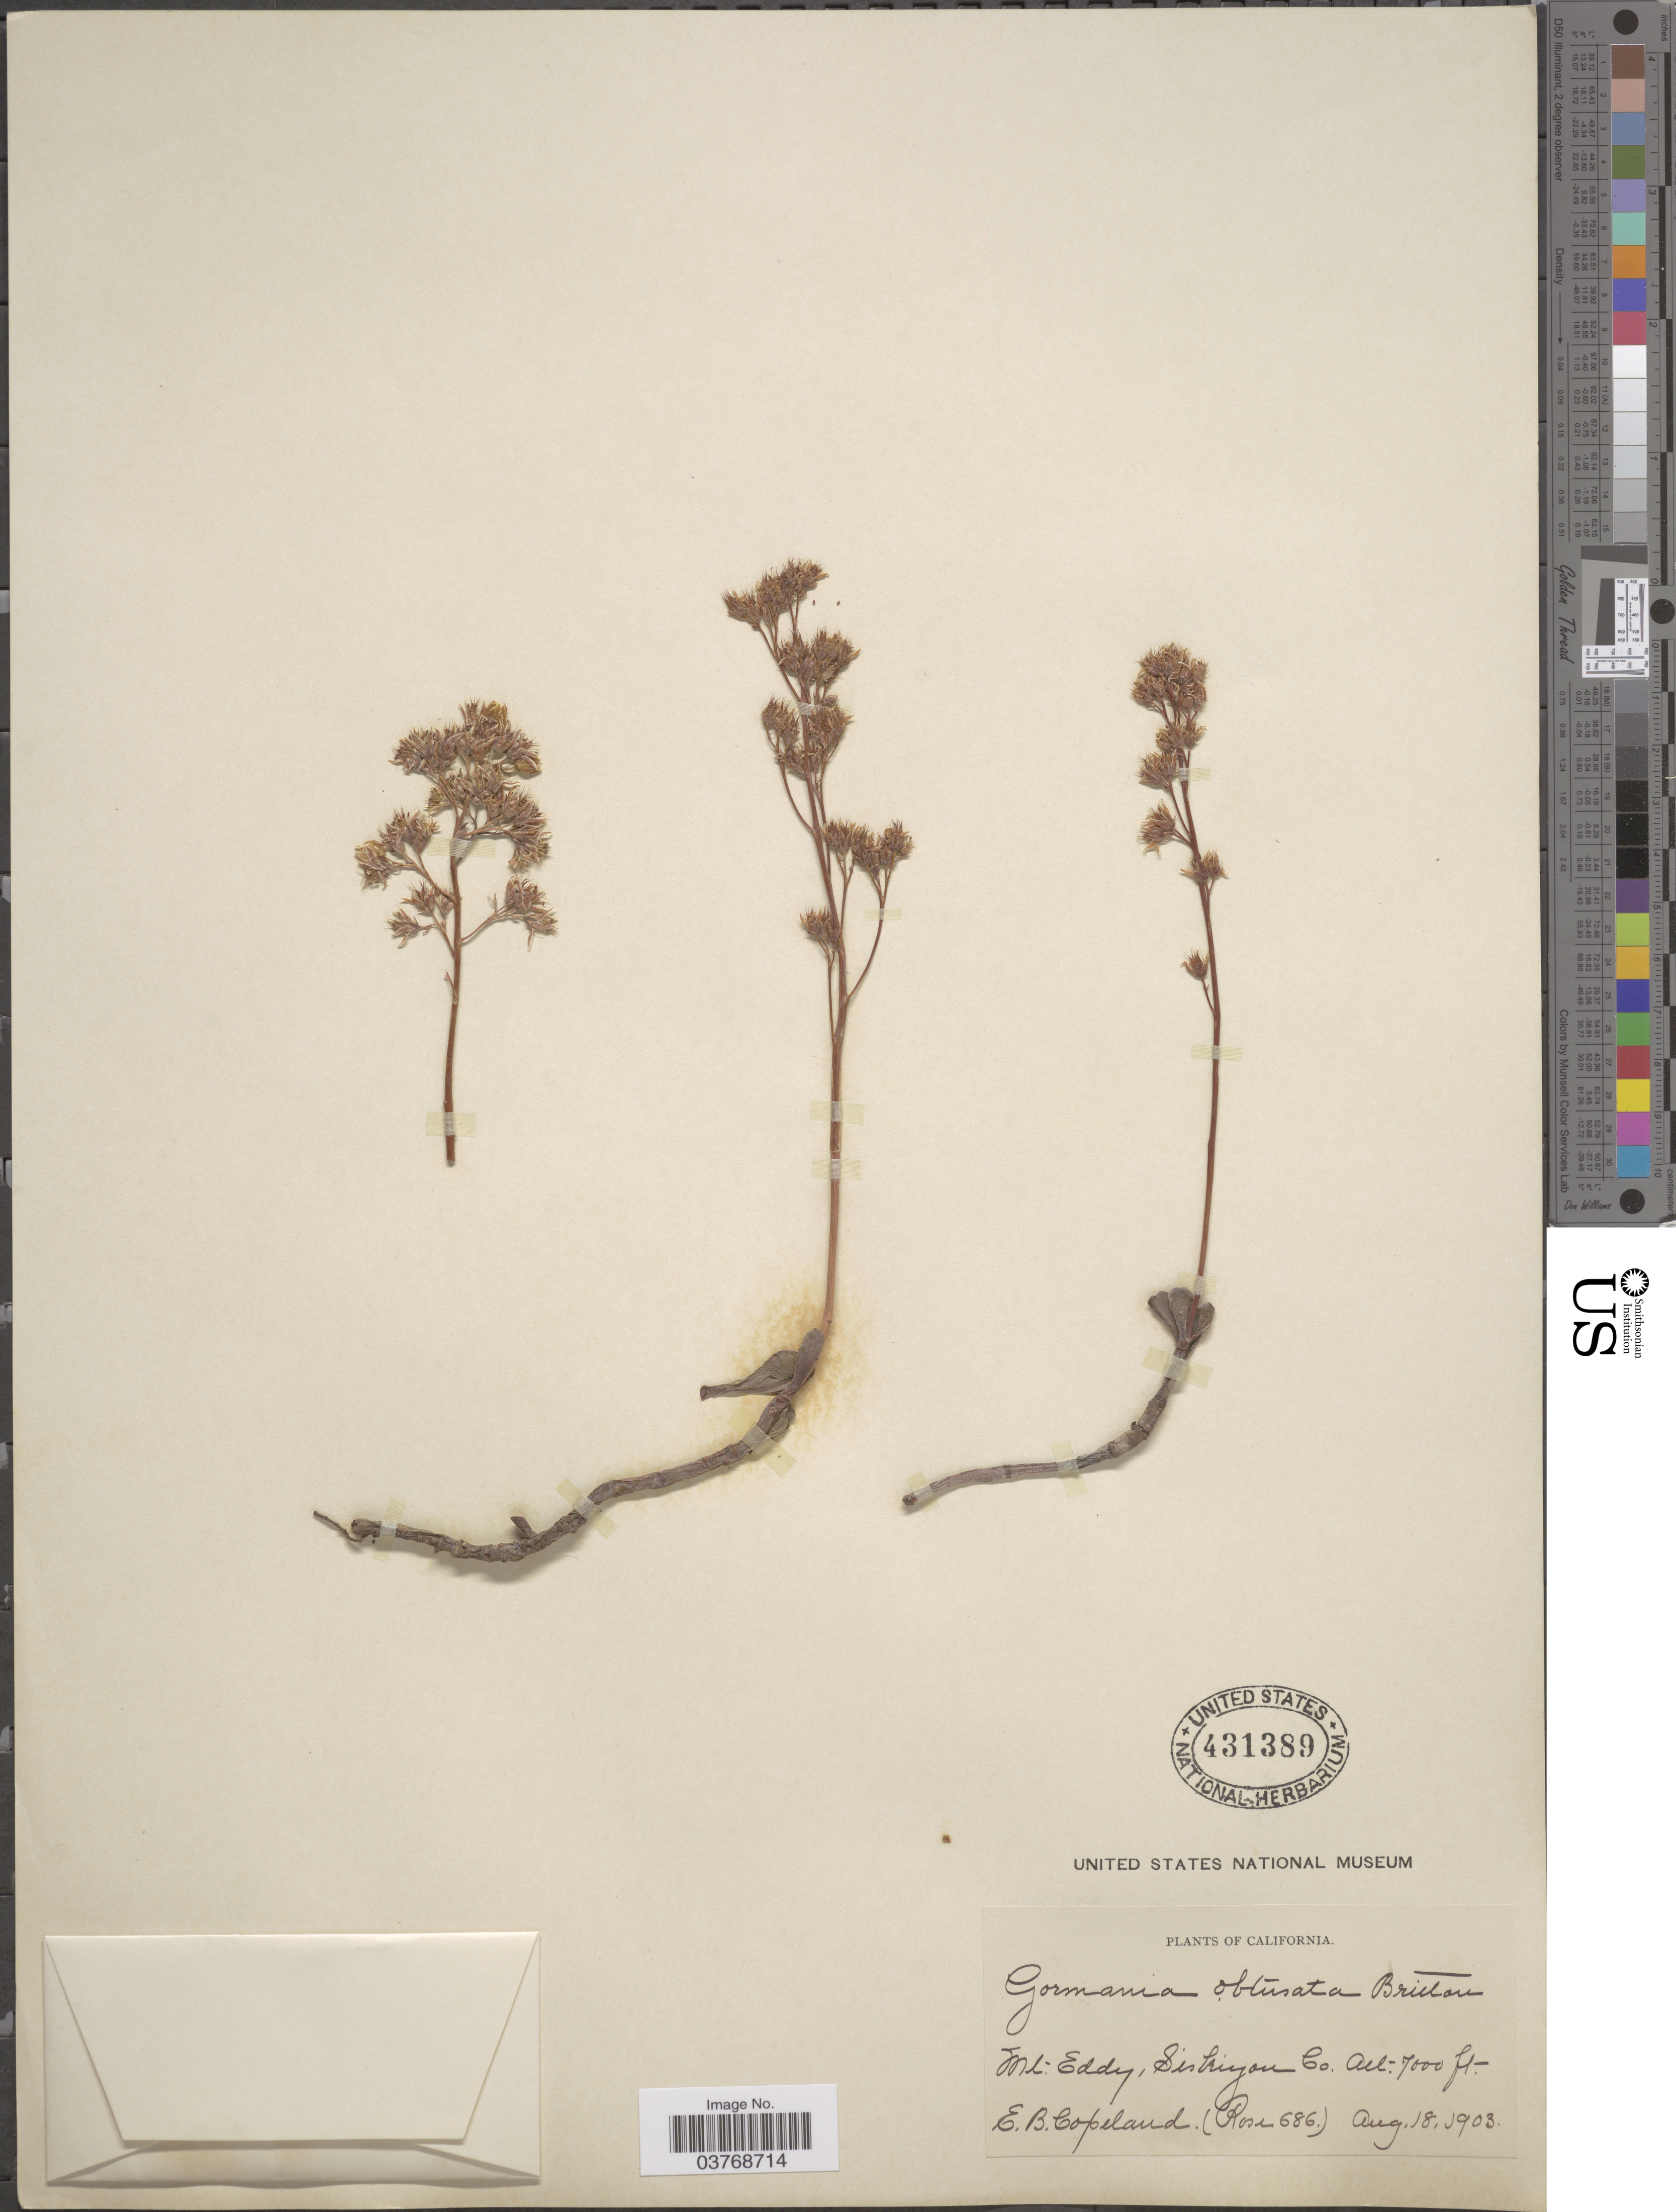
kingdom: Plantae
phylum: Tracheophyta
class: Magnoliopsida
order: Saxifragales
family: Crassulaceae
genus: Sedum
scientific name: Sedum obtusatum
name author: A. Gray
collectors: E. B. Copeland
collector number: Rose686?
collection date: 1903-08-18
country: United States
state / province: California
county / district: Siskiyou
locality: Mt. Eddy, Siskiyou Co.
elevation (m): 2134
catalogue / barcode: US 431389